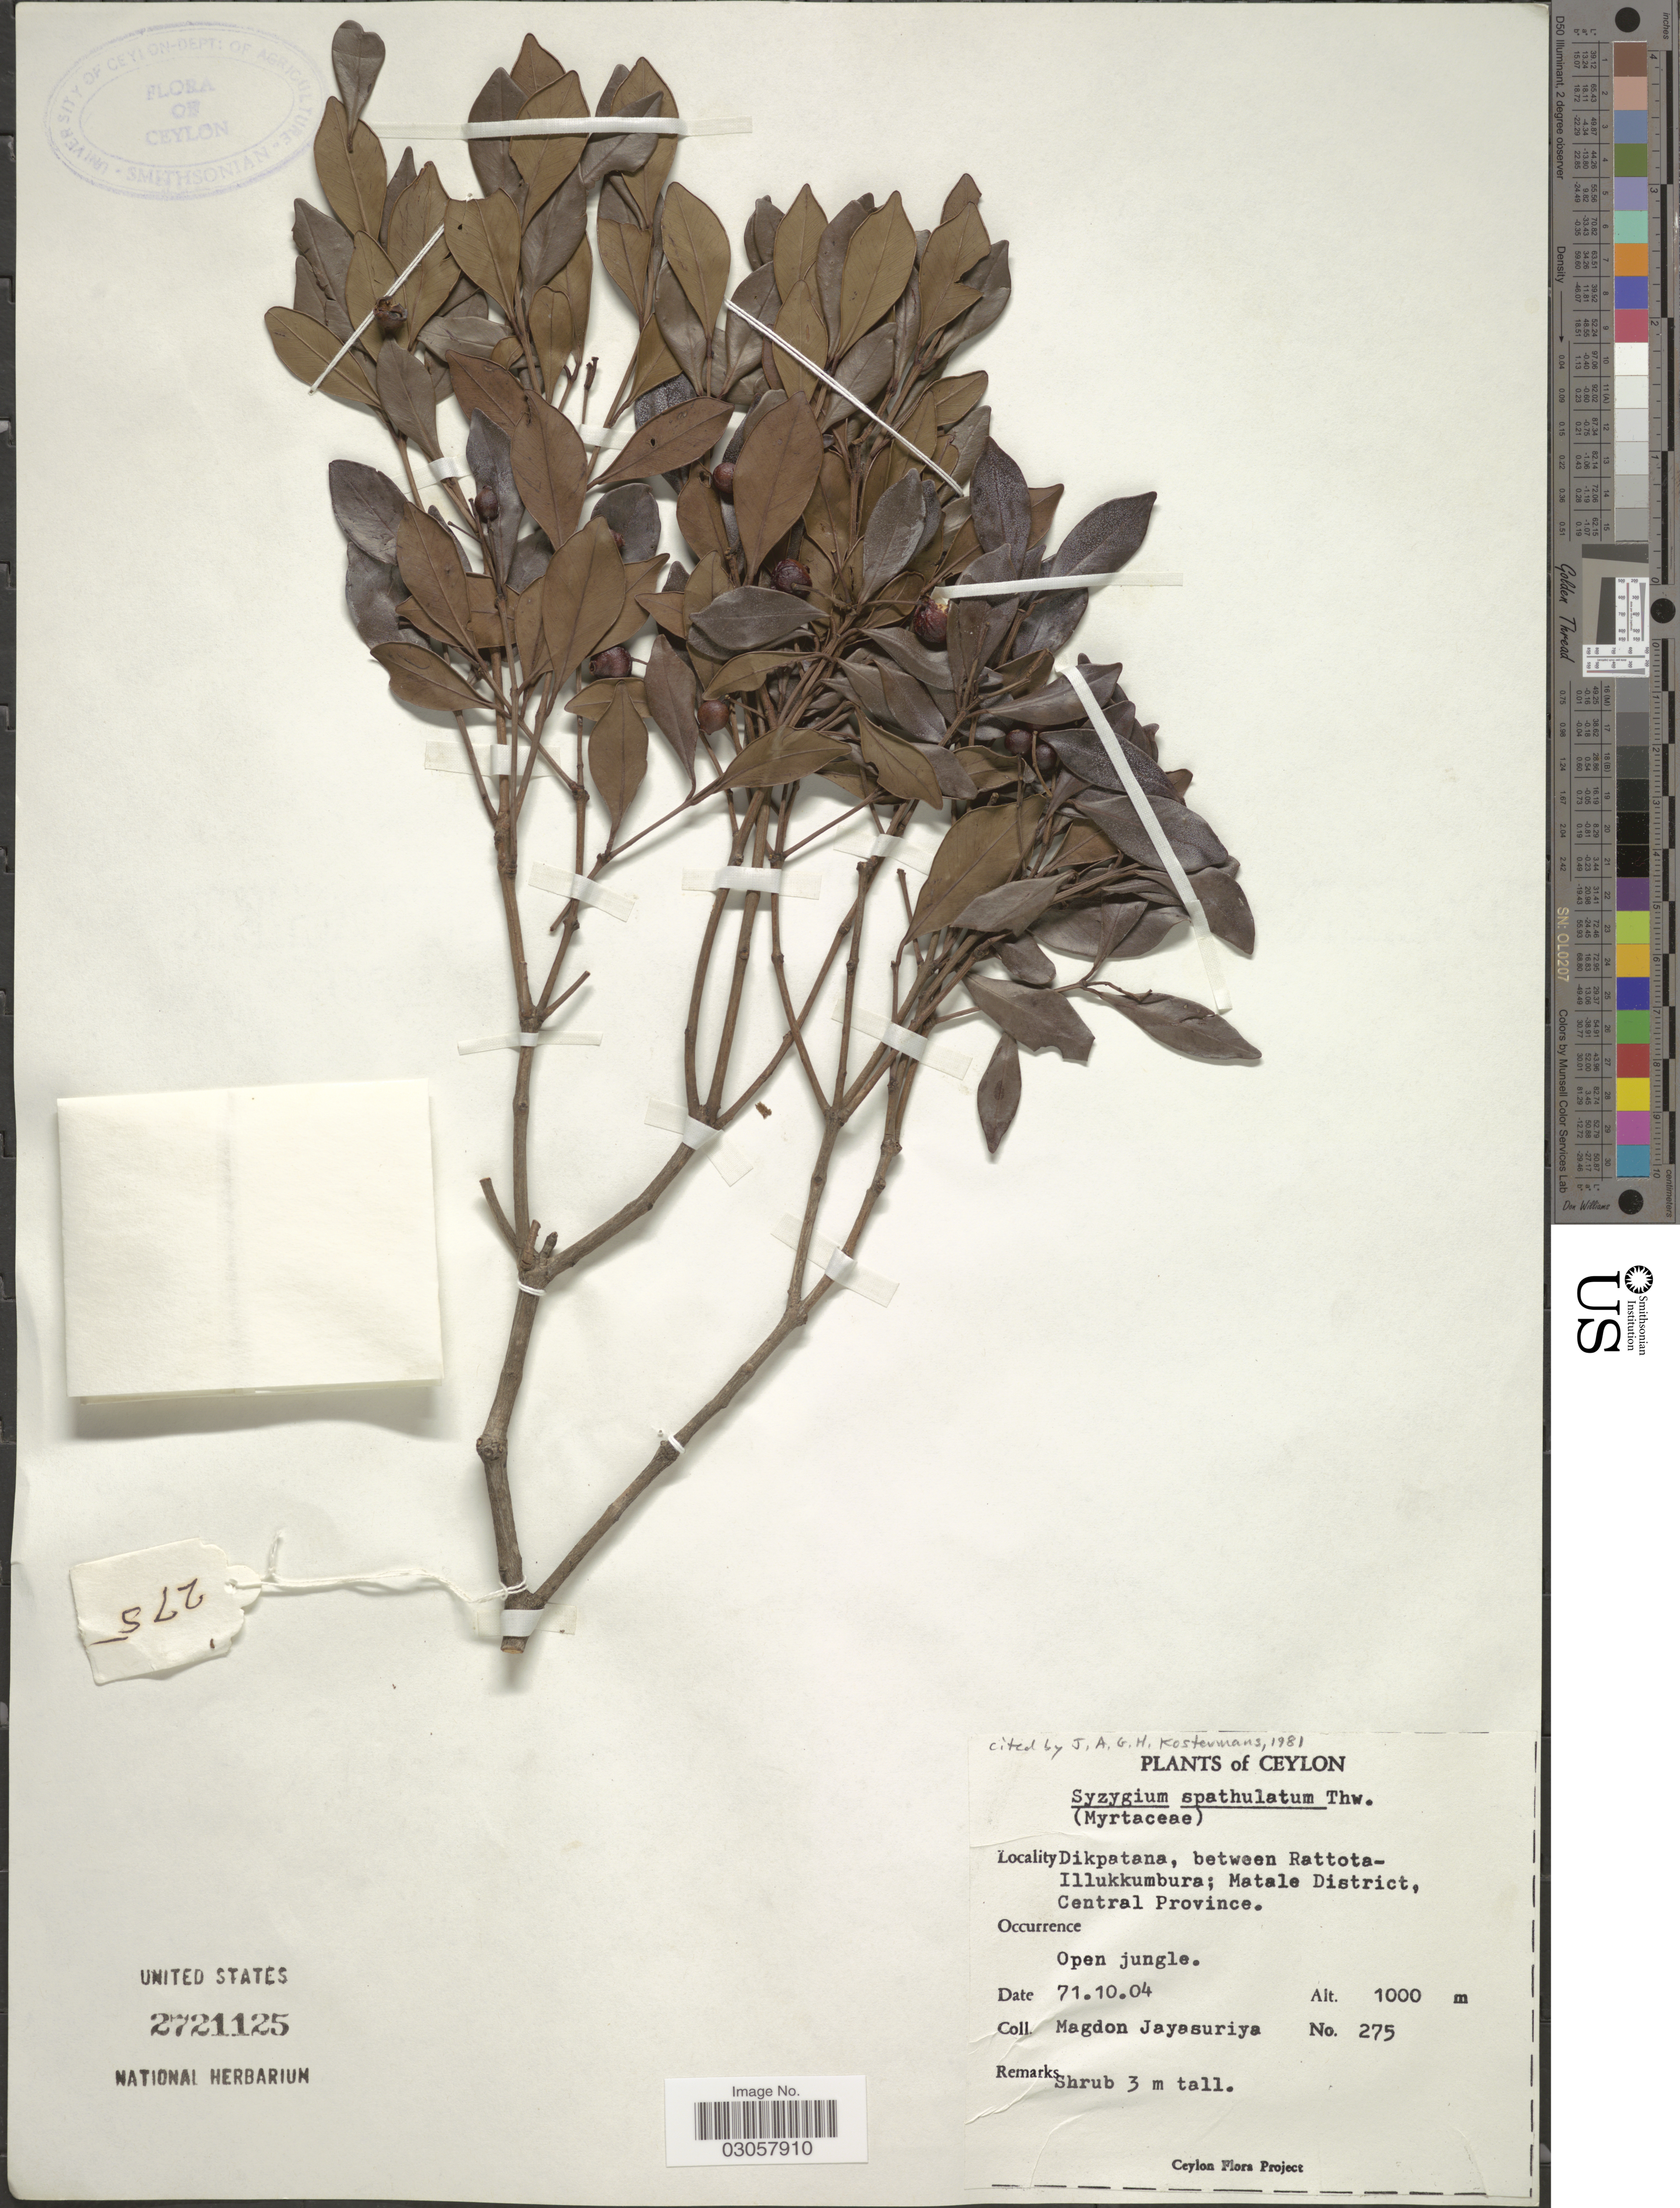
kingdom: Plantae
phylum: Tracheophyta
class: Magnoliopsida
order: Myrtales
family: Myrtaceae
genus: Syzygium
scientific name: Syzygium spathulatum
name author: Thwaites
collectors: A. H. Jayasuriya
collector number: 275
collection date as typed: Transcribed d/m/y: 4/10/71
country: Sri Lanka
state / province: Central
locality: Ceylon. Dikpatana, between Rattota-Illukkumbura; Matale District.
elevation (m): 1000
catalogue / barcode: US 2721125